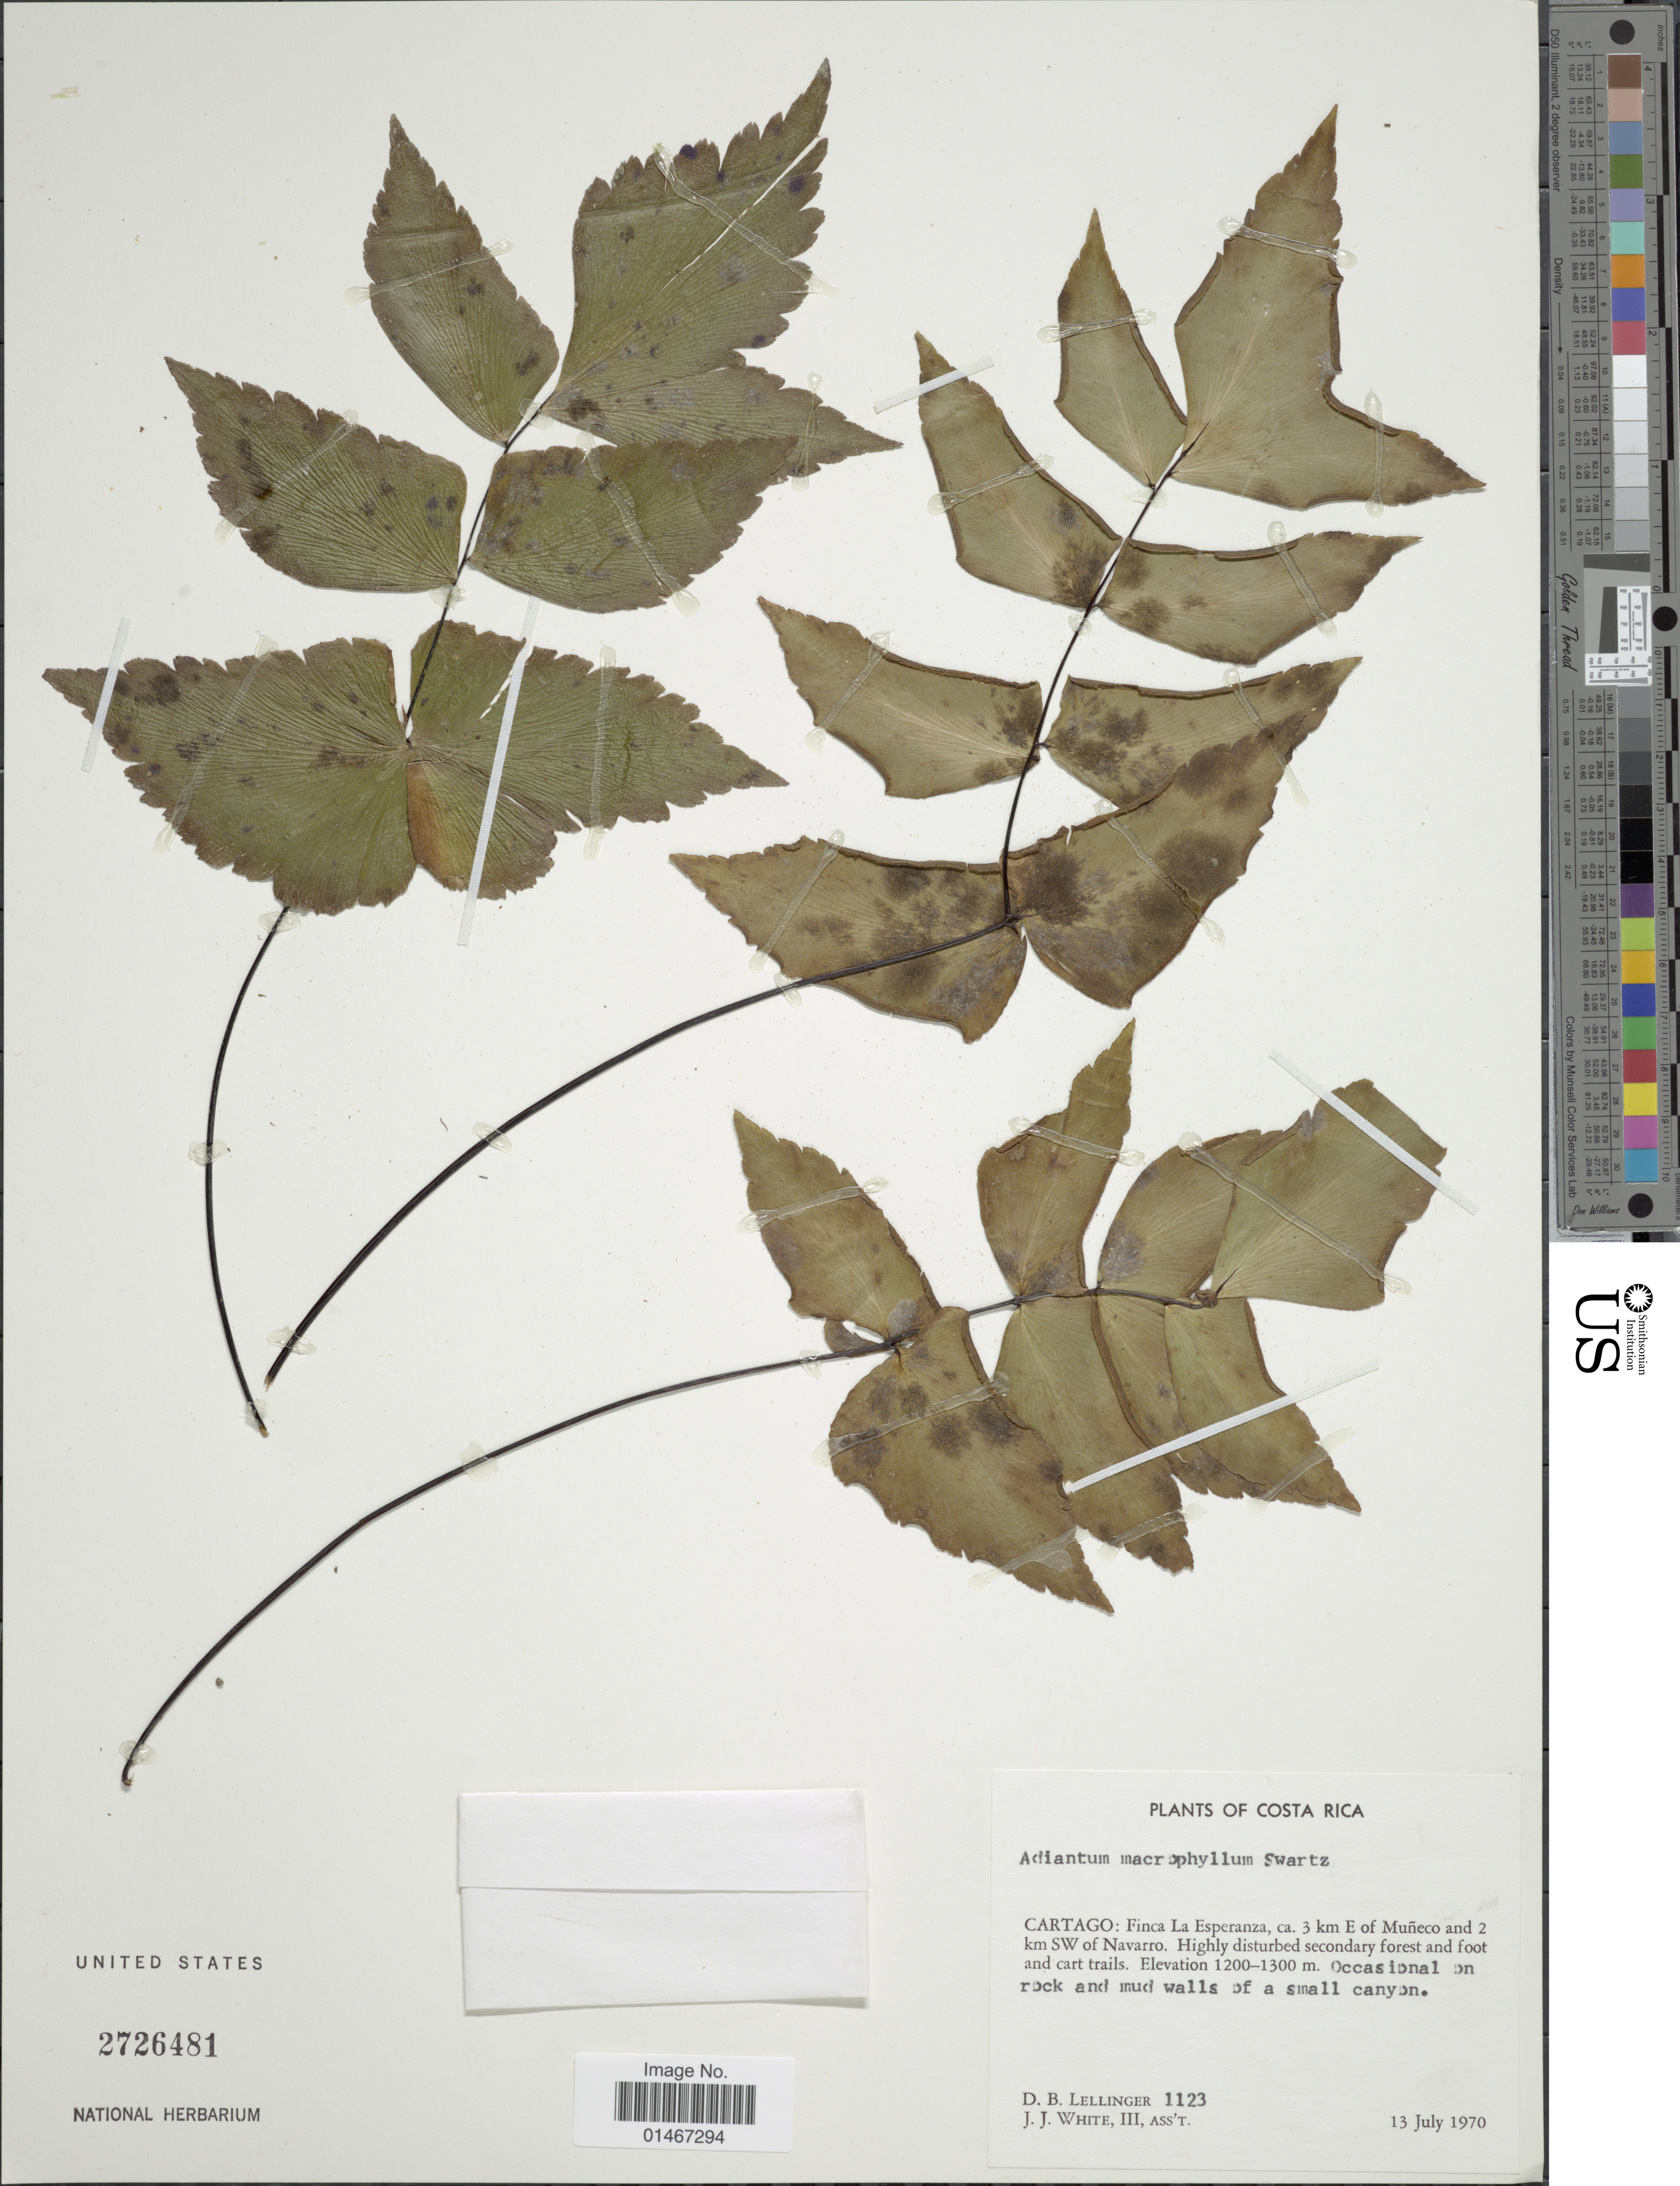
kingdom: Plantae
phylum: Tracheophyta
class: Polypodiopsida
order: Polypodiales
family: Pteridaceae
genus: Adiantum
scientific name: Adiantum macrophyllum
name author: Sw.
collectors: D. B. Lellinger & J. J. White III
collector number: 1123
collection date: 1970-07-13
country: Costa Rica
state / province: Cartago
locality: Finca La Esperanza, ca. 3 km E of Muneco and 2 km SW of Navarro.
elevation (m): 1200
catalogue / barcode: US 2726481